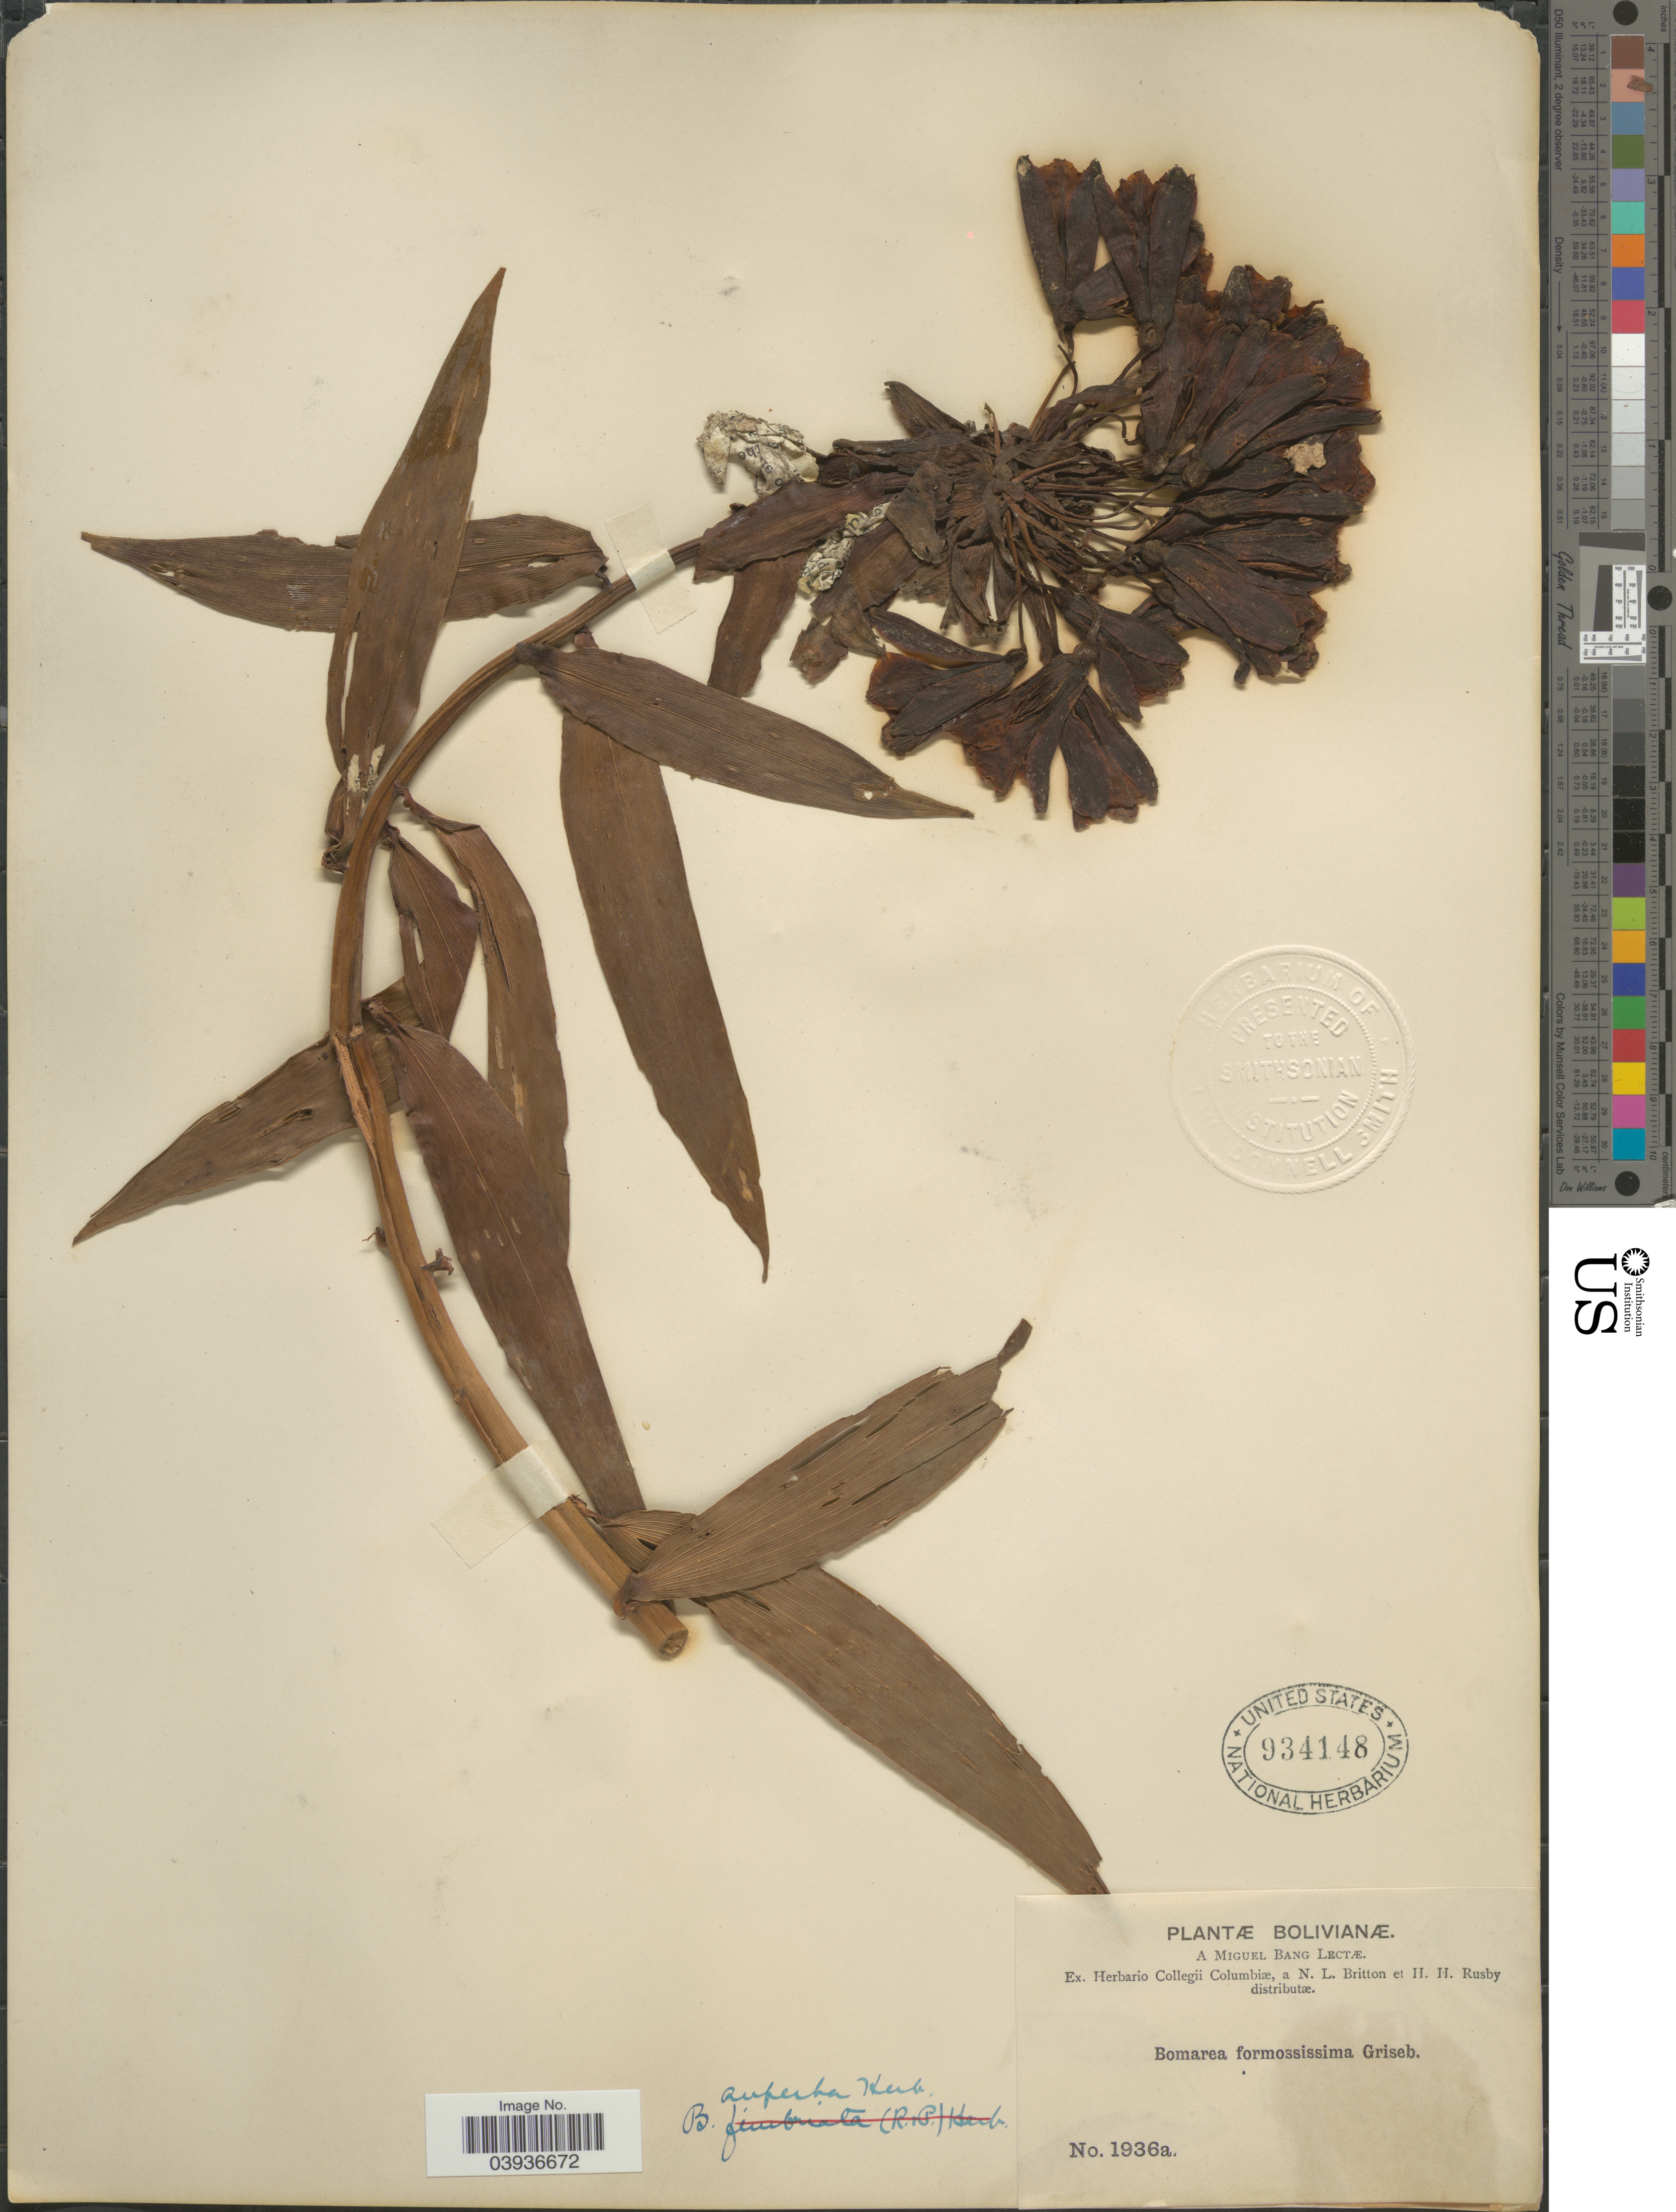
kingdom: Plantae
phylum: Tracheophyta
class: Liliopsida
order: Liliales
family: Alstroemeriaceae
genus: Bomarea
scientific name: Bomarea superba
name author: Herbert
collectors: M. Bang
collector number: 1936a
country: Bolivia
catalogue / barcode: US 934148